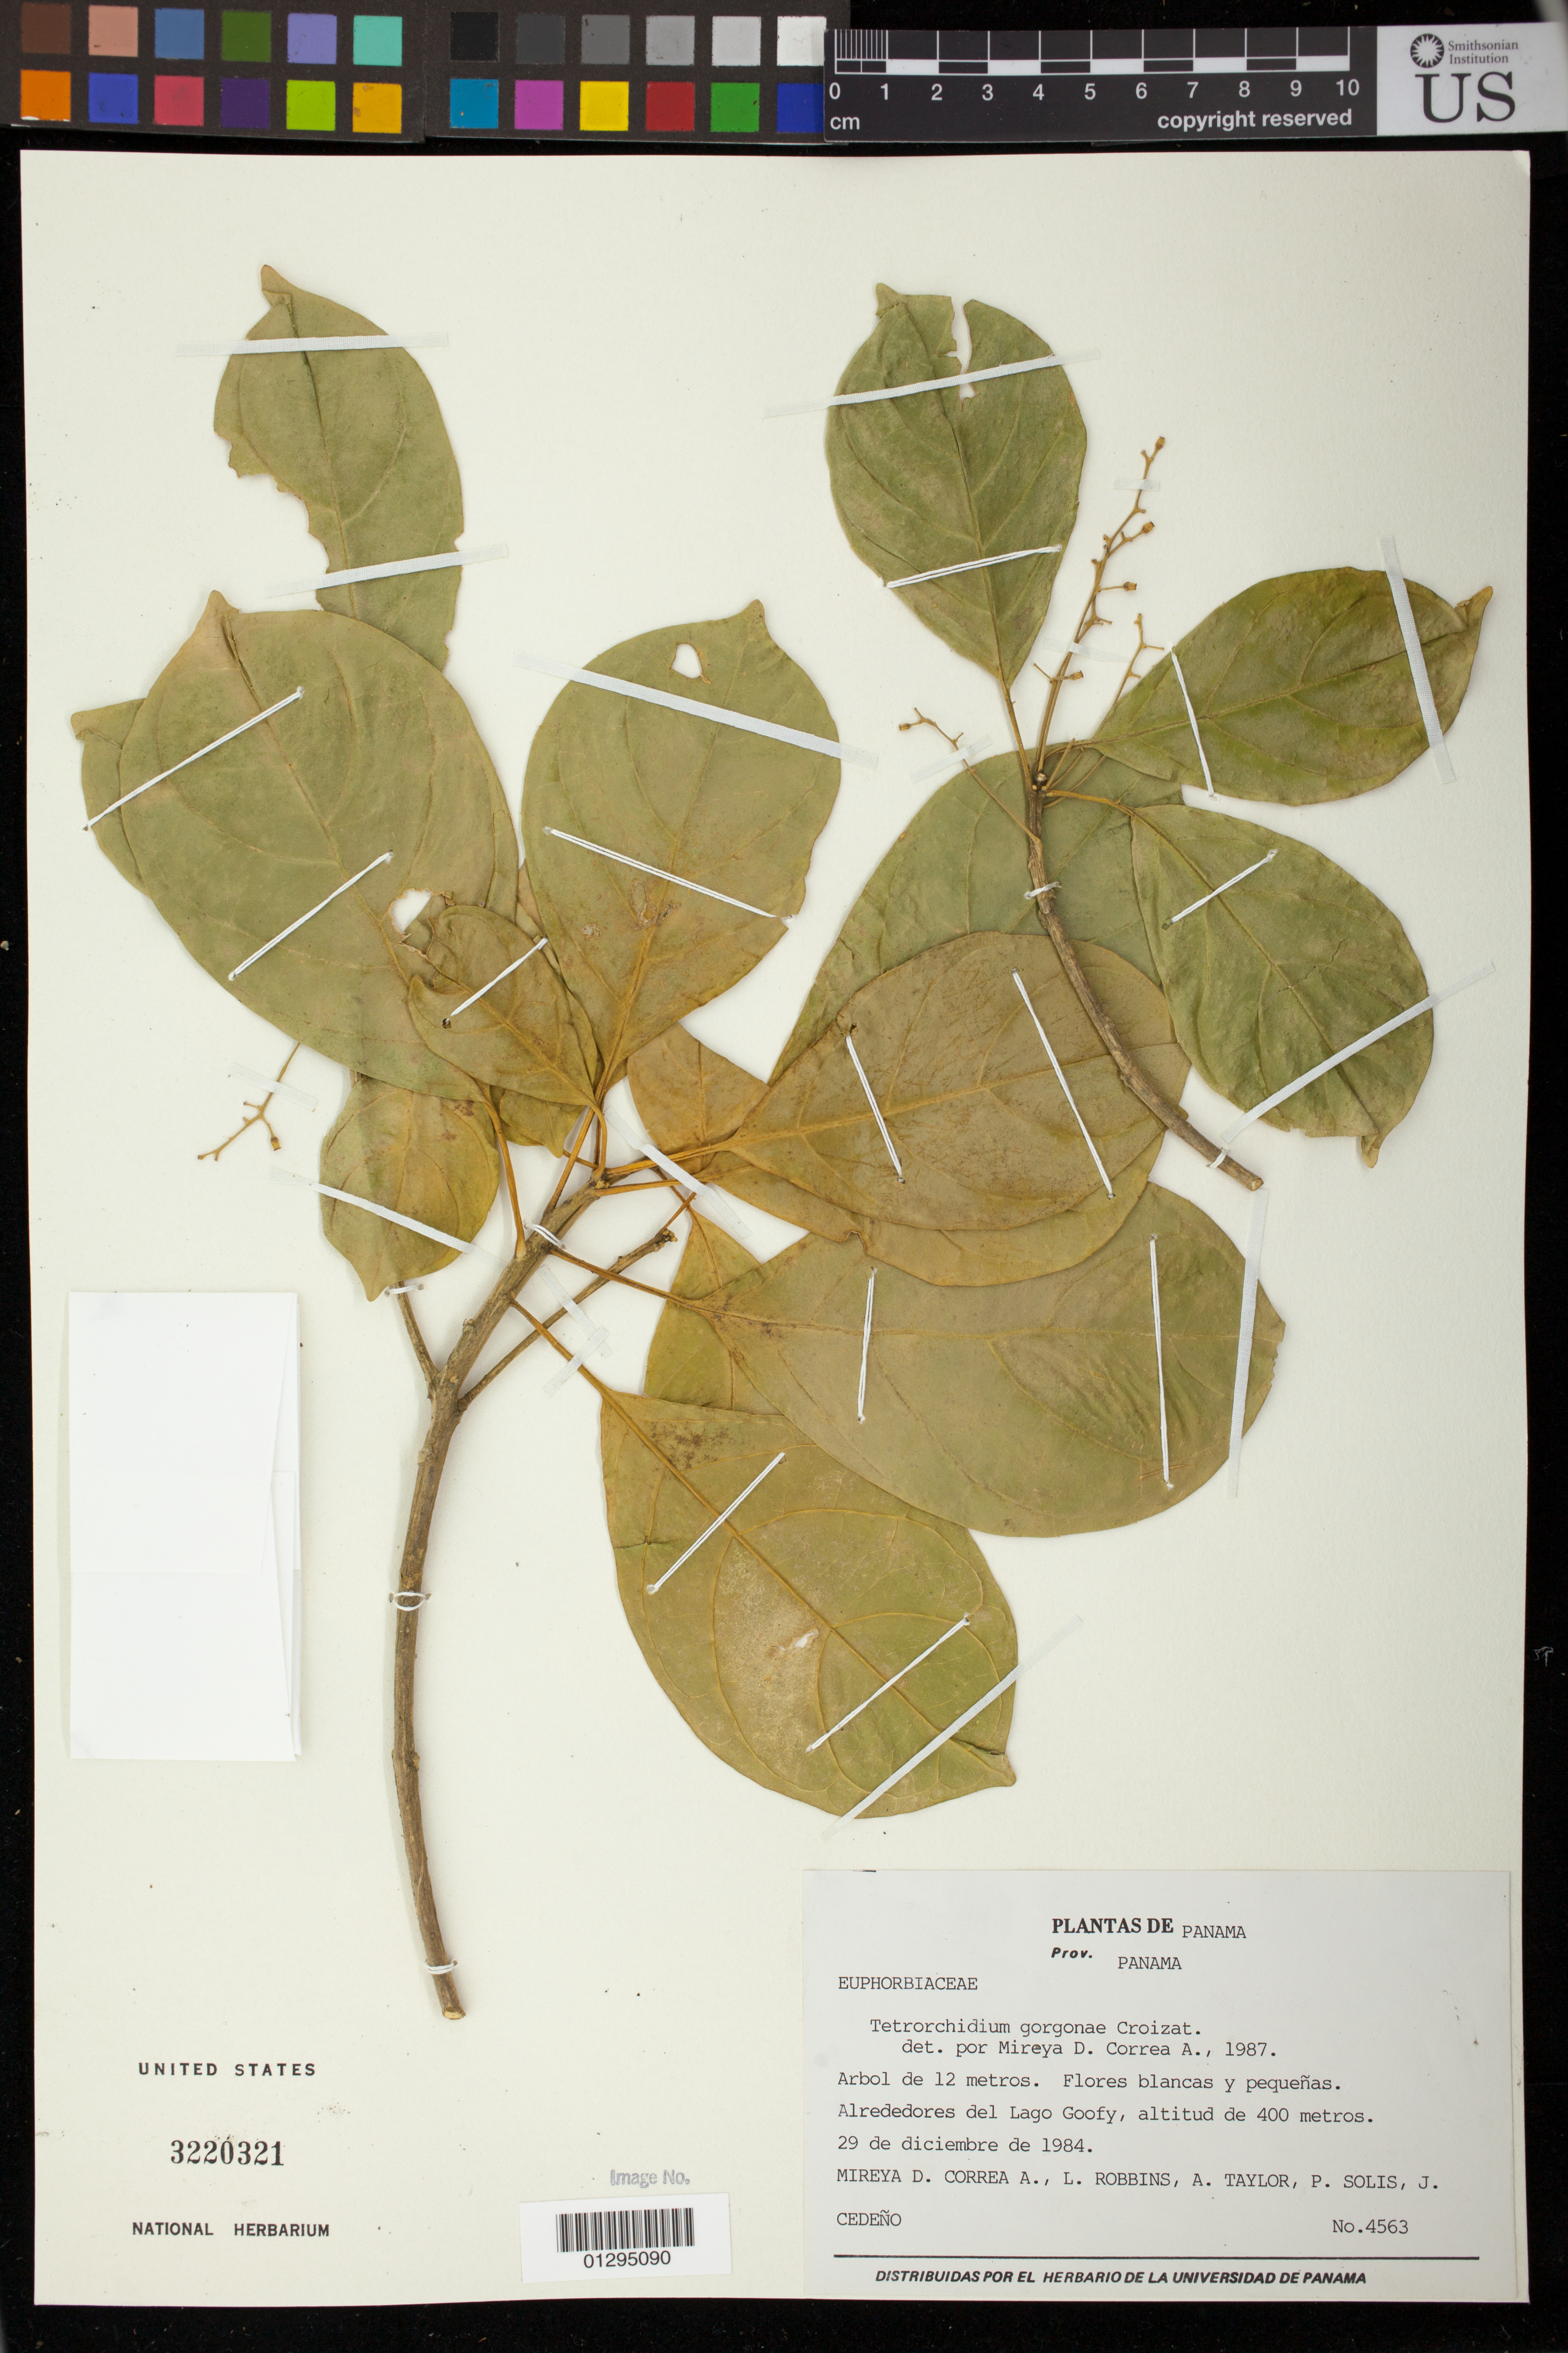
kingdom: Plantae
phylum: Tracheophyta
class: Magnoliopsida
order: Malpighiales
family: Euphorbiaceae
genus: Tetrorchidium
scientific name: Tetrorchidium gorgonae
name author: Croizat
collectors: D. Mireya, A. Correa, L. Robbins, P. Taylor, J. Solis & J. Cedeño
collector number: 4563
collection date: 1984-12-29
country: Panama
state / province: Panamá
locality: Flores blancas y pequenas.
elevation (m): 400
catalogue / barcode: US 3220321